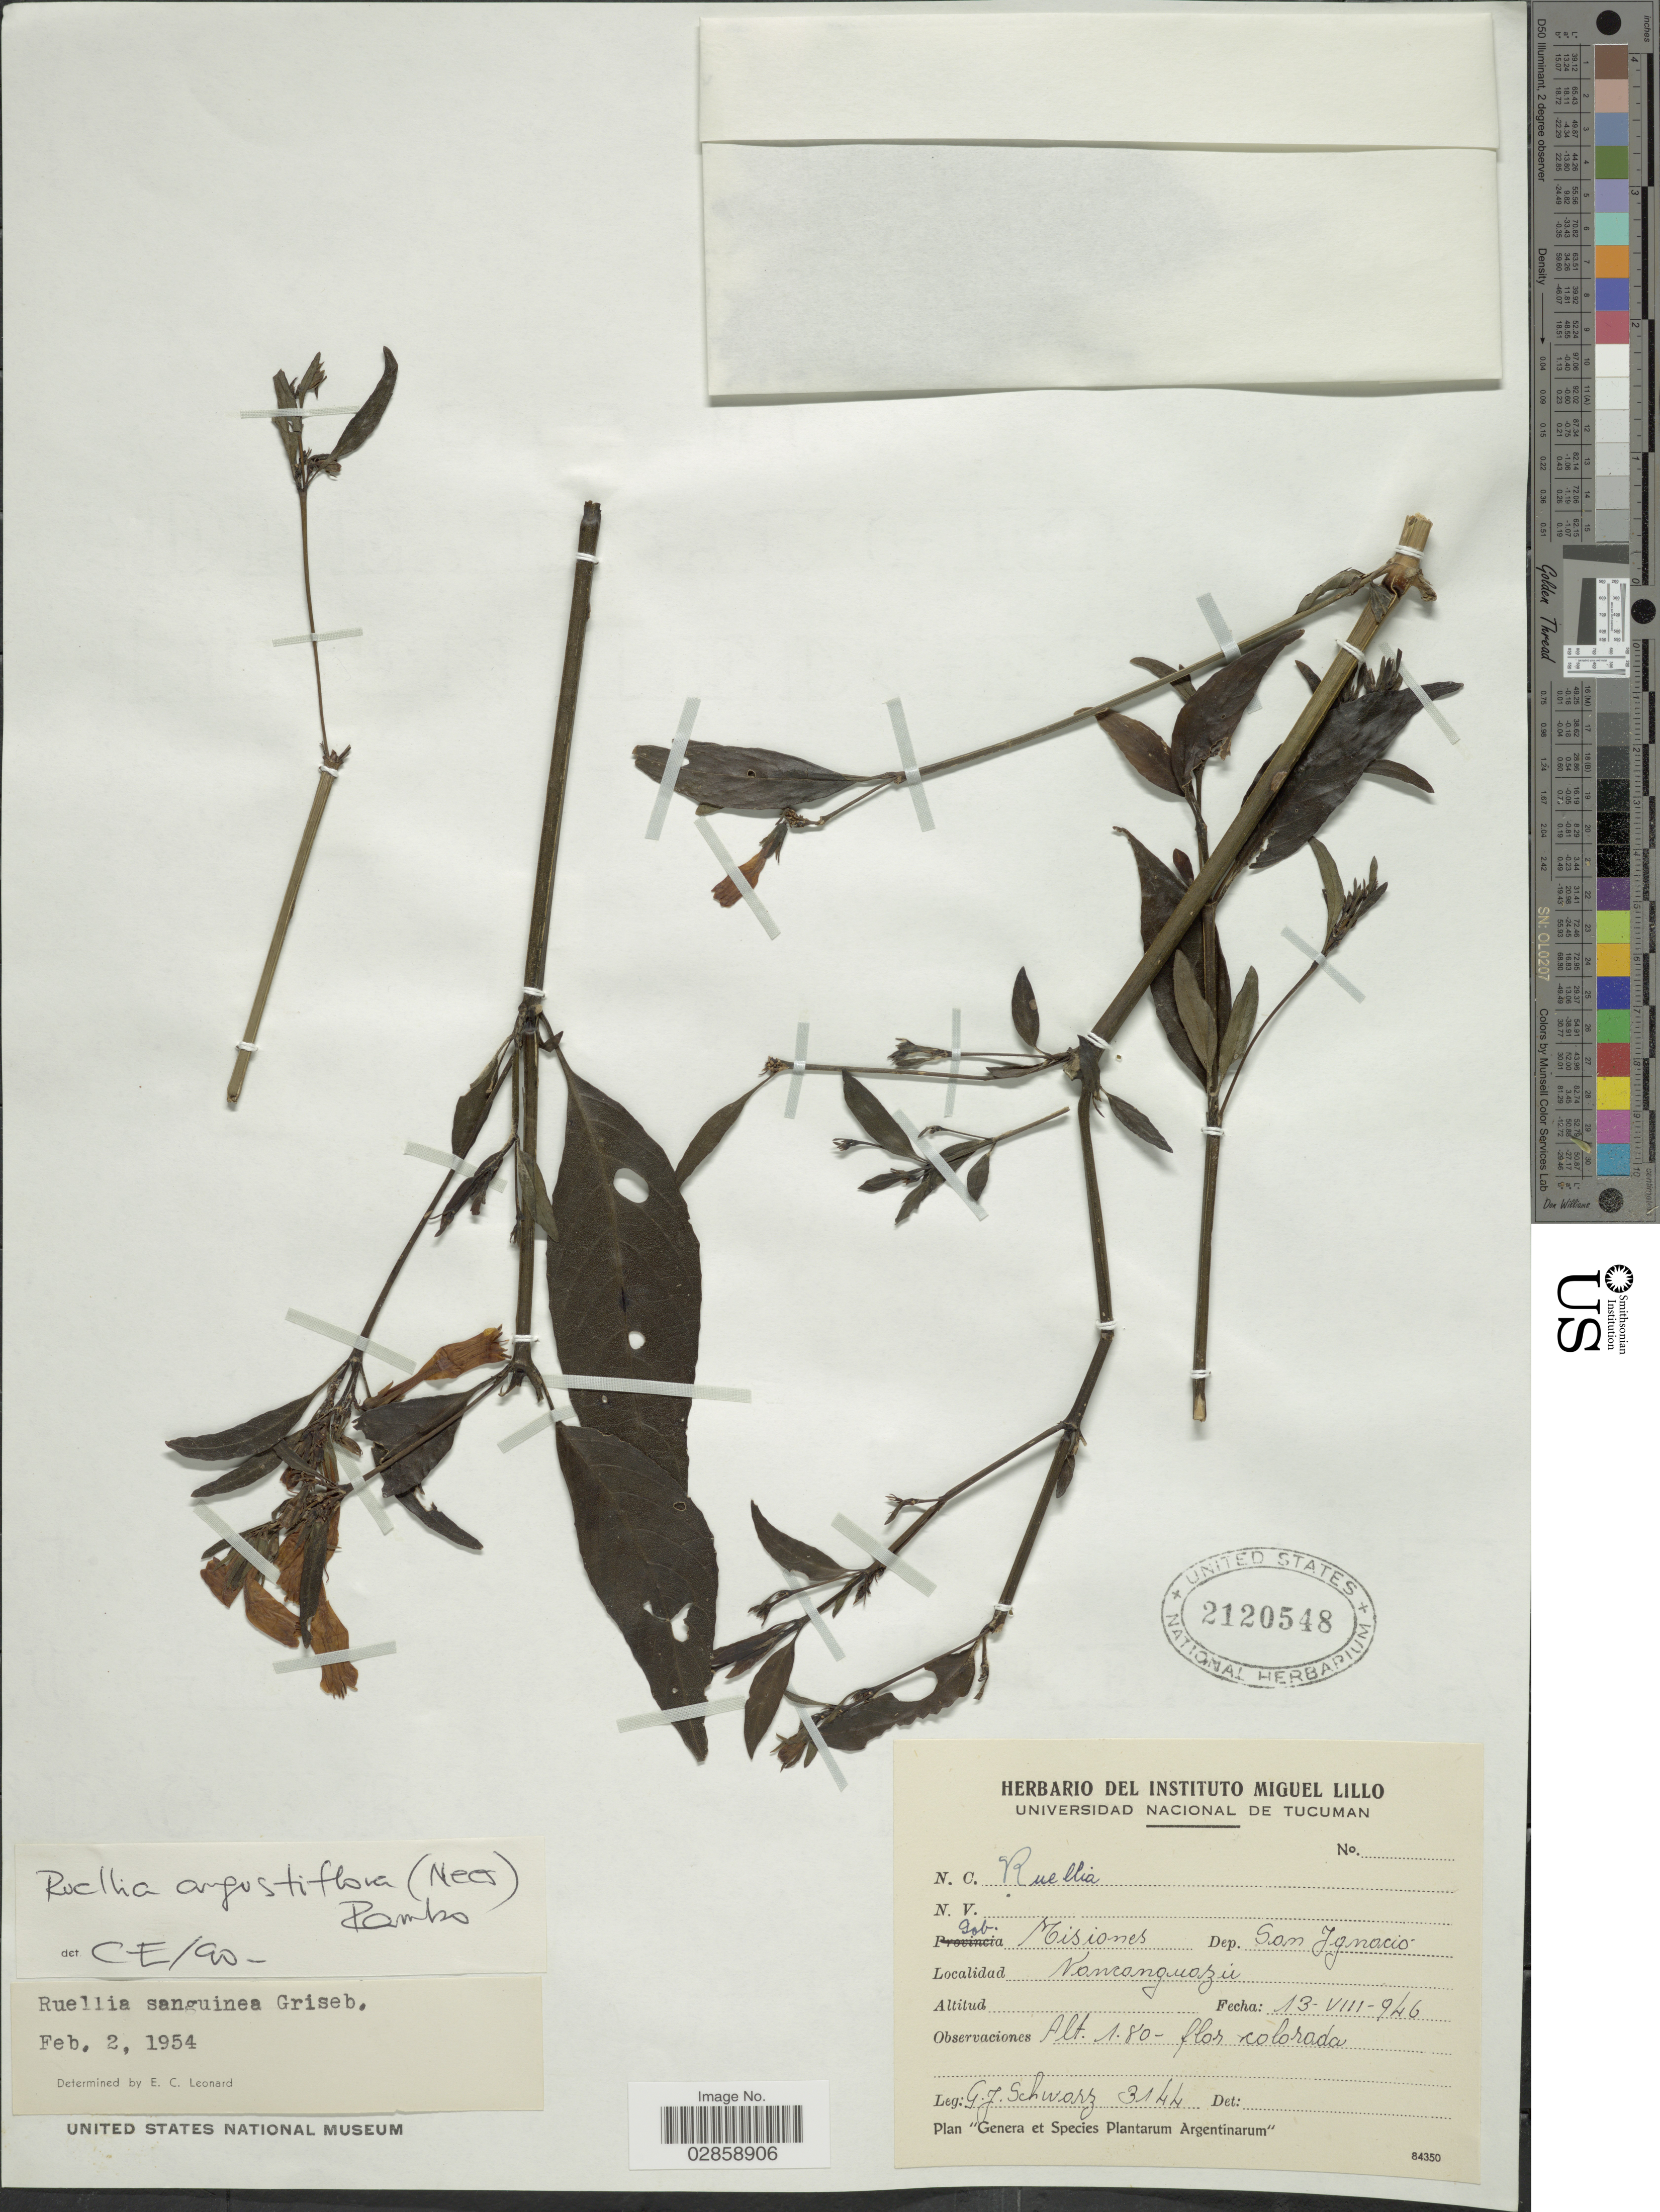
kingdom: Plantae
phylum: Tracheophyta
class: Magnoliopsida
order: Lamiales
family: Acanthaceae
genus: Ruellia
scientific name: Ruellia angustiflora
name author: (Nees) Lindau ex Rambo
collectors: G. J. Schwarz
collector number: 3144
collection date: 1946-08-13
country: Argentina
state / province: Misiones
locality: Gob. Misiones. Dep. San Ignacio. Nancanguazú.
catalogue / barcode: US 2120548